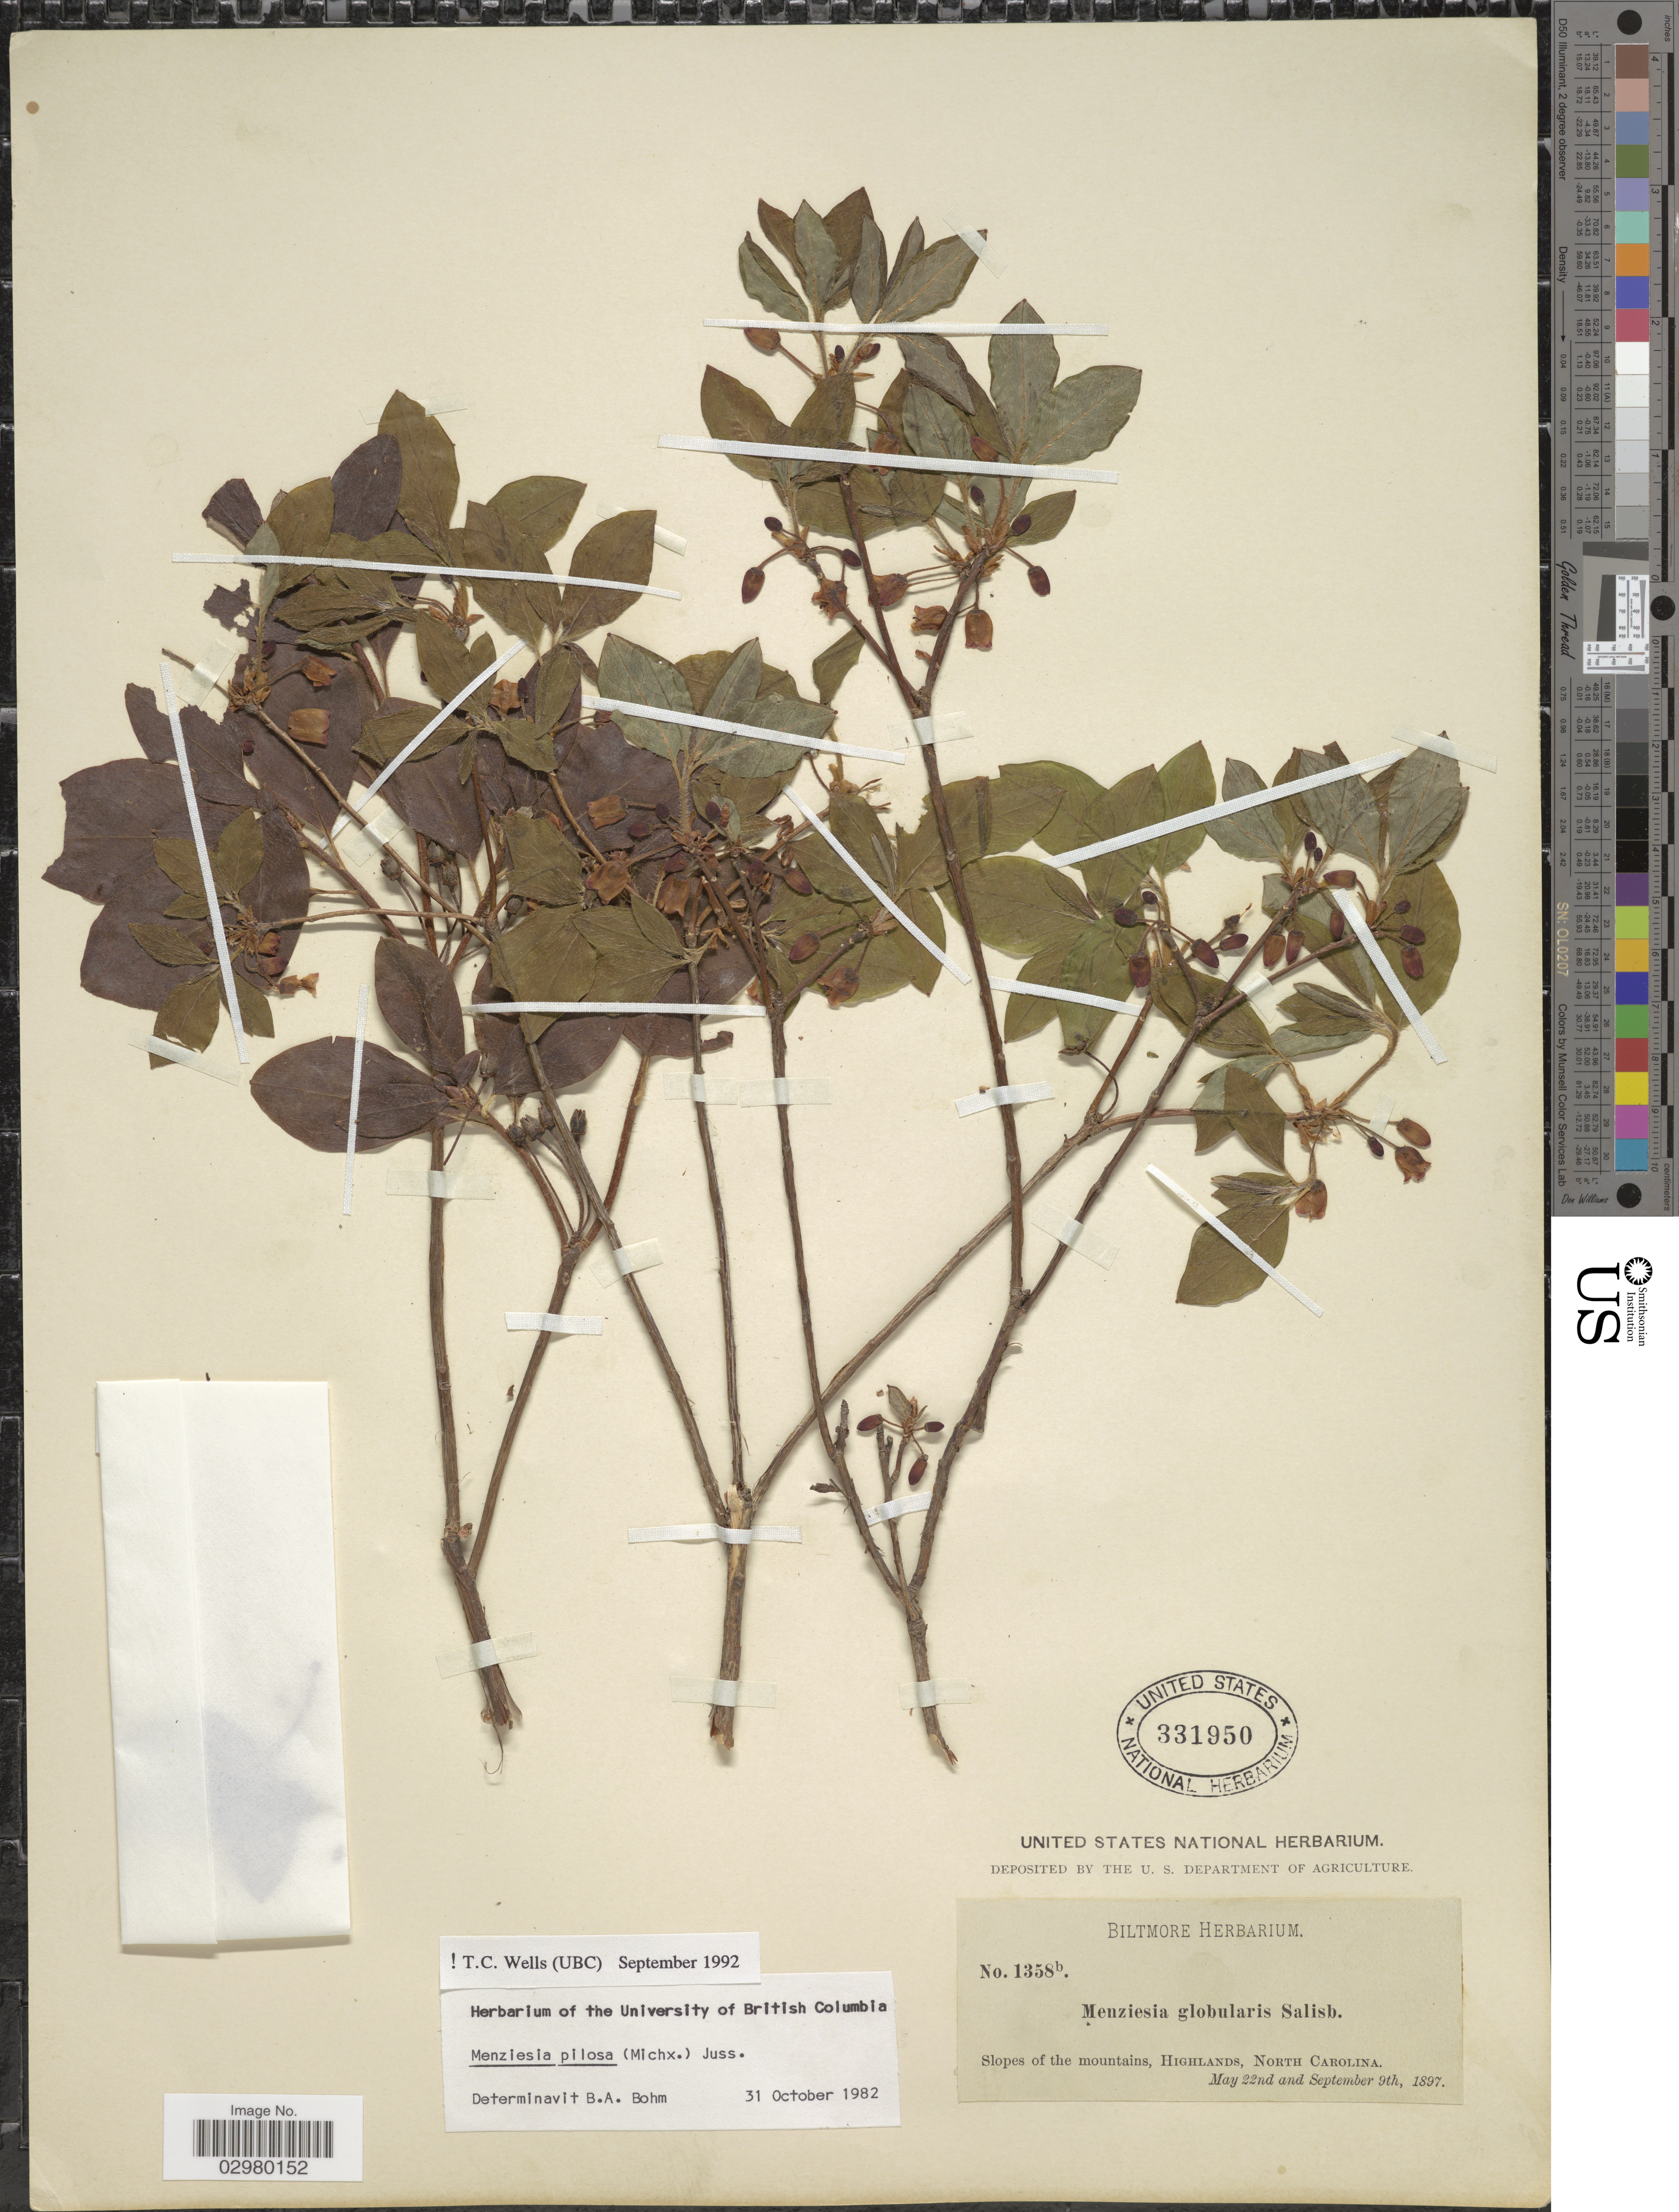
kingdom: Plantae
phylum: Tracheophyta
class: Magnoliopsida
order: Ericales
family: Ericaceae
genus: Menziesia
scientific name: Menziesia pilosa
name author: (Michx.) Juss.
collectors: ex herb. Biltmore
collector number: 1358b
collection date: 1897-05-22/1897-09-09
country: United States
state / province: North Carolina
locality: Slopes of mountains, Highlands.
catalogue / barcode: US 331950